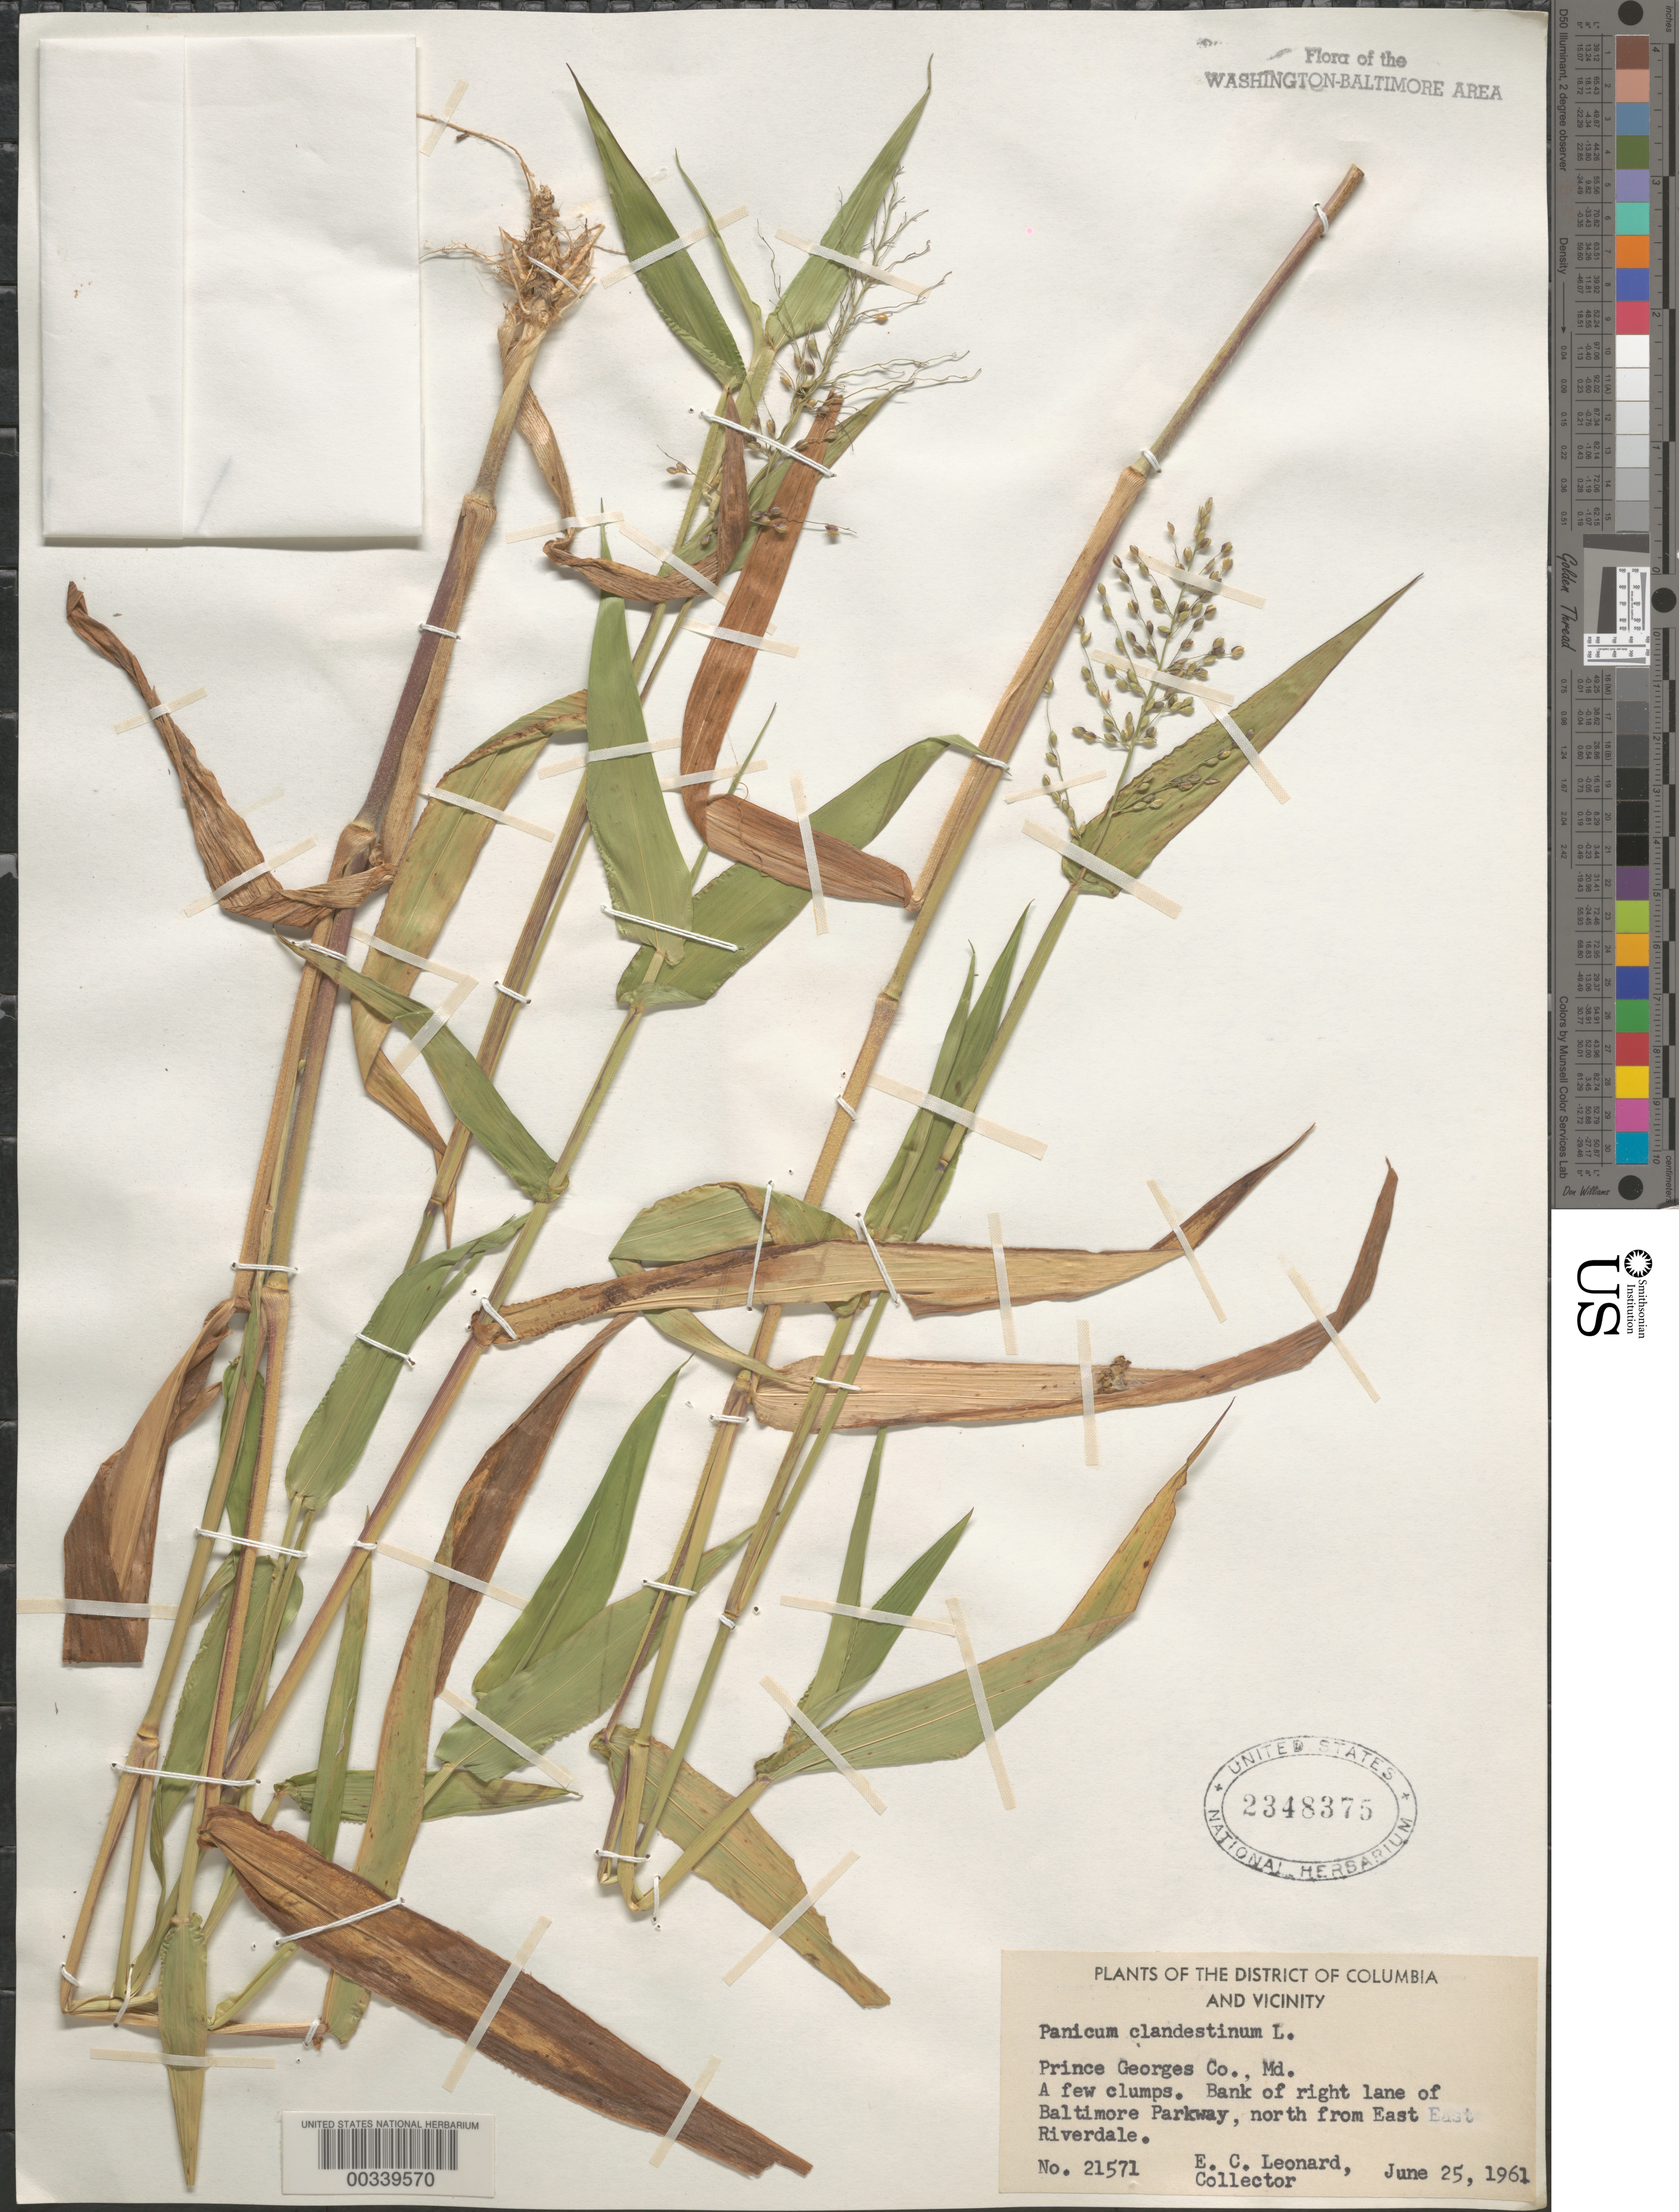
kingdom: Plantae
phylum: Tracheophyta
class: Liliopsida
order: Poales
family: Poaceae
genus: Dichanthelium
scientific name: Dichanthelium clandestinum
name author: (L.) Gould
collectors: E. C. Leonard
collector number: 21571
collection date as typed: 25 Jun 1961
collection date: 1961-06-25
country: United States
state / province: Maryland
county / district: Prince George's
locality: Baltimore parkway, N of East Riverdale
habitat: Bank of parkway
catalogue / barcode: US 2348375